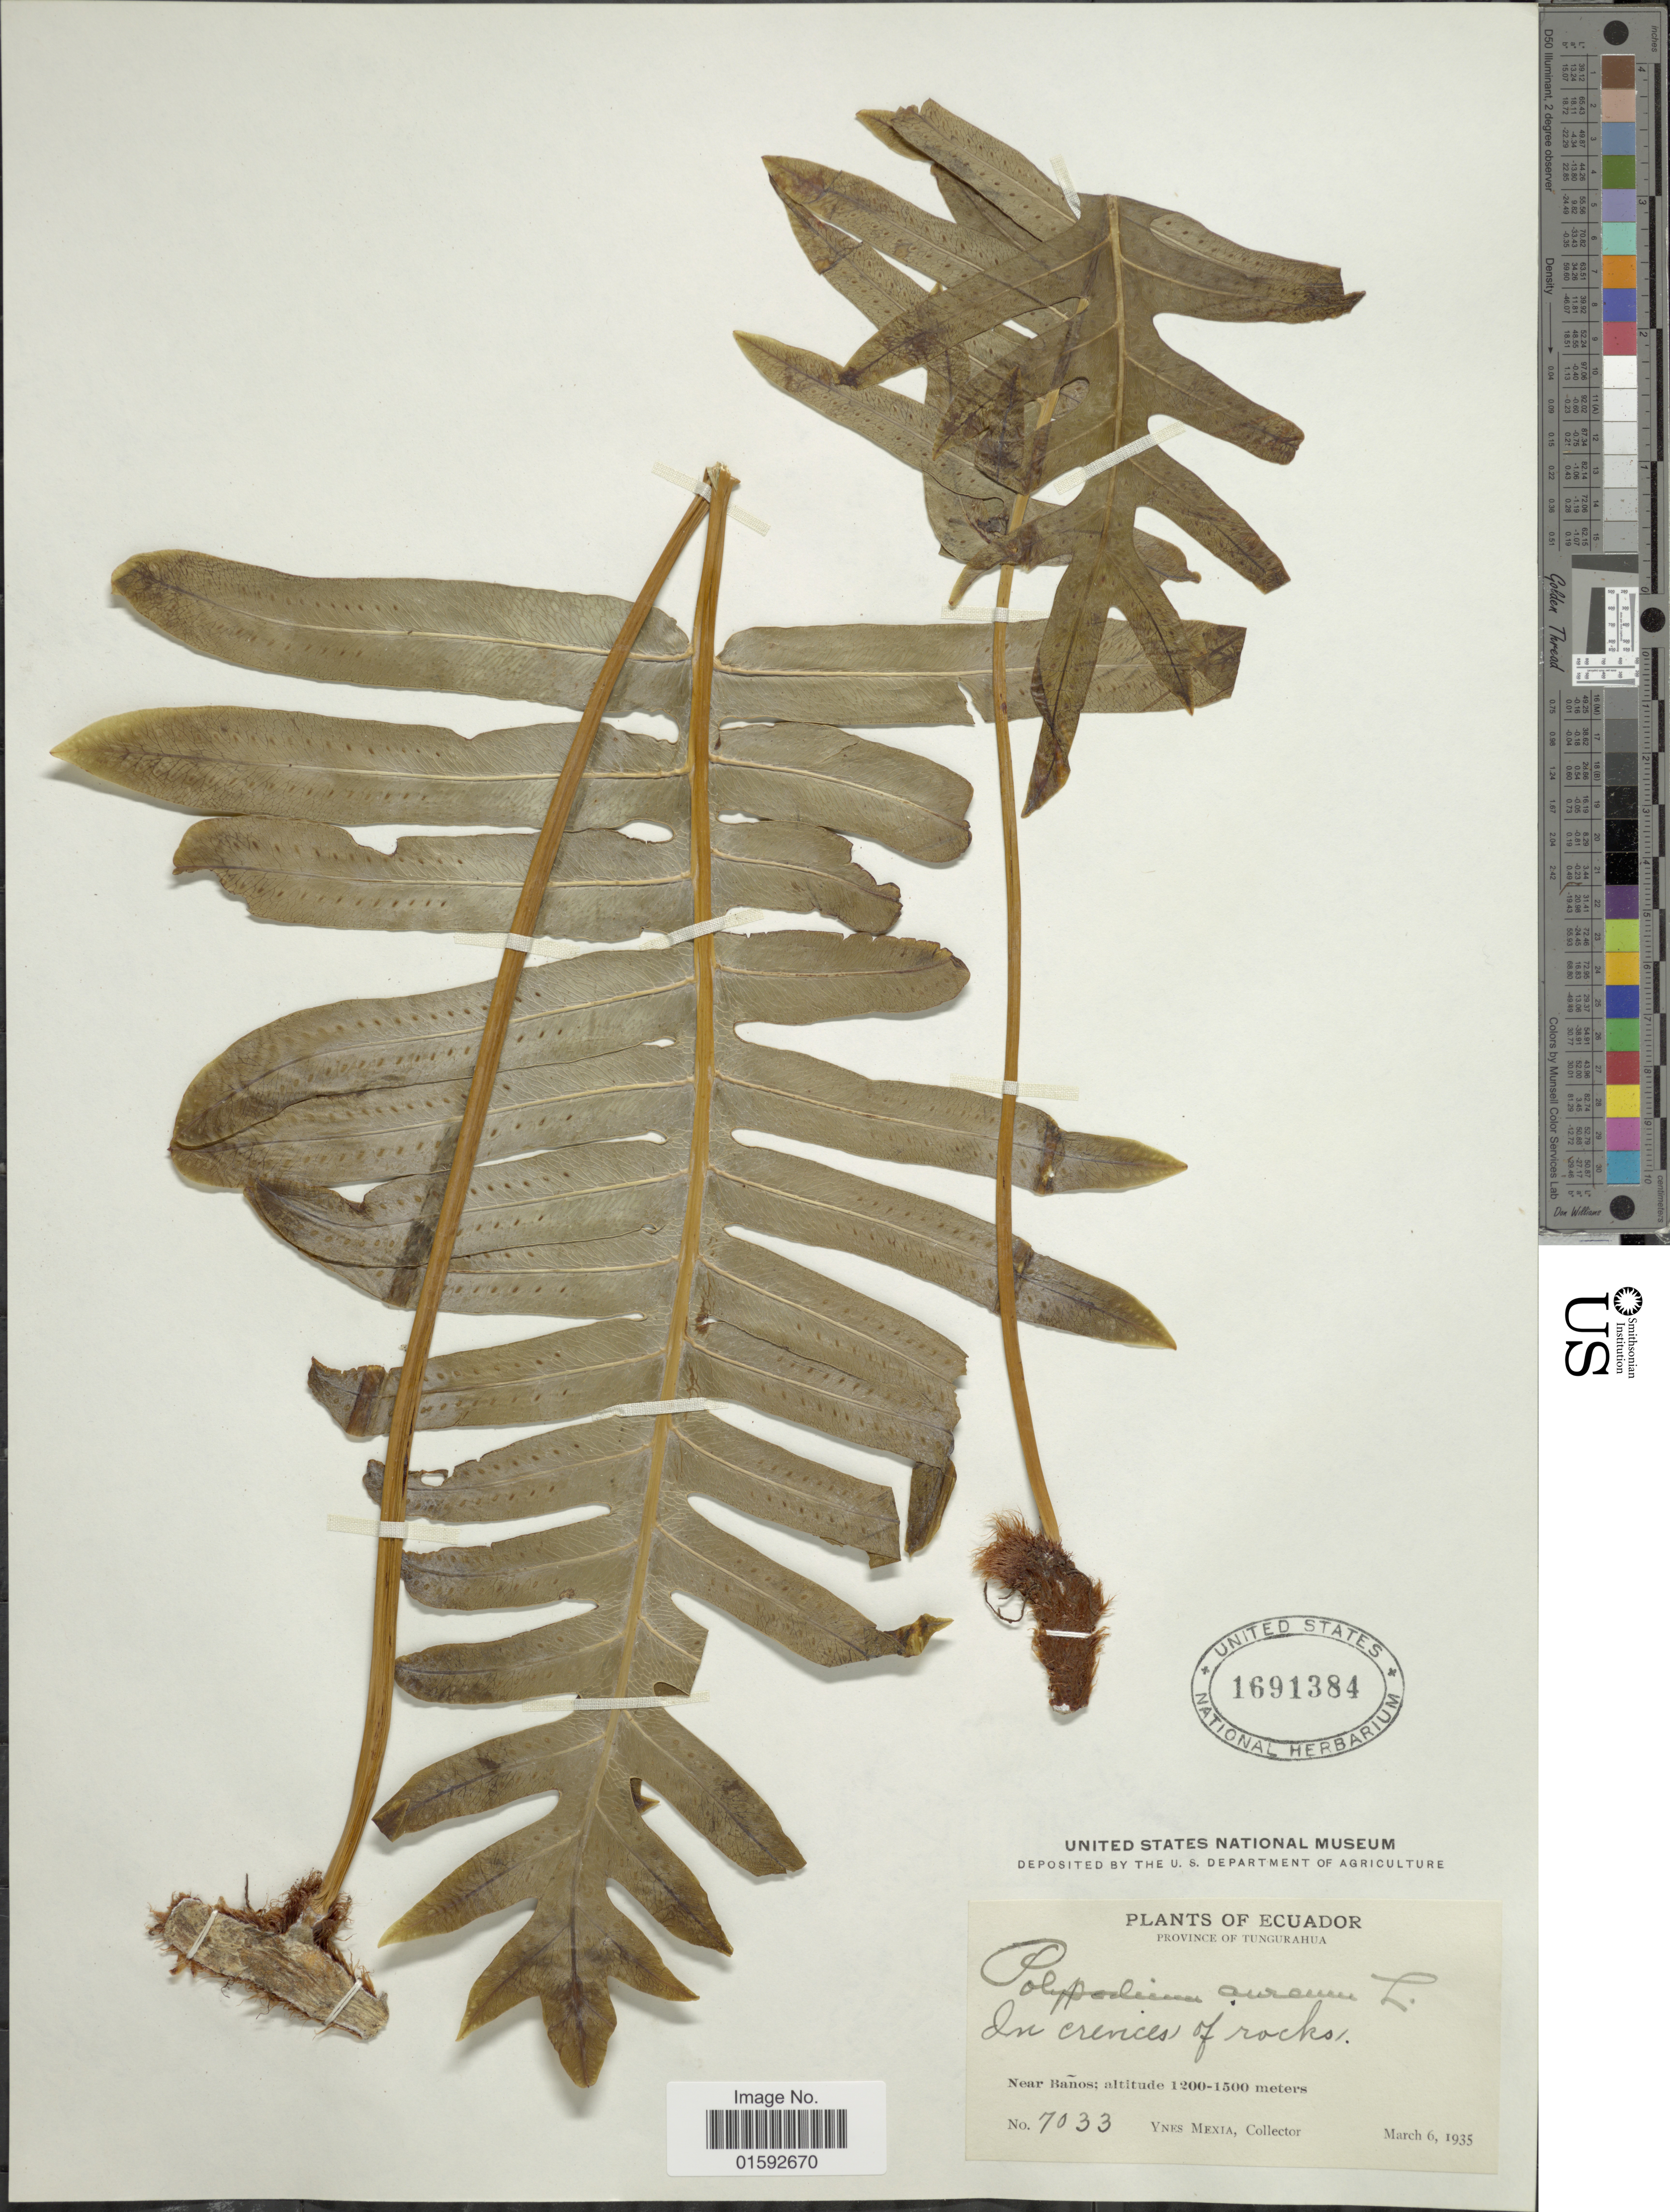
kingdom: Plantae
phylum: Tracheophyta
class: Polypodiopsida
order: Polypodiales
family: Polypodiaceae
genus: Phlebodium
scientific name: Phlebodium pseudoaureum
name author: (Cav.) Lellinger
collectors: Y. Mexia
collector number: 7033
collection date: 1935-03-06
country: Ecuador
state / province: Tungurahua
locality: Near Baños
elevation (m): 1200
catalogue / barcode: US 1691384